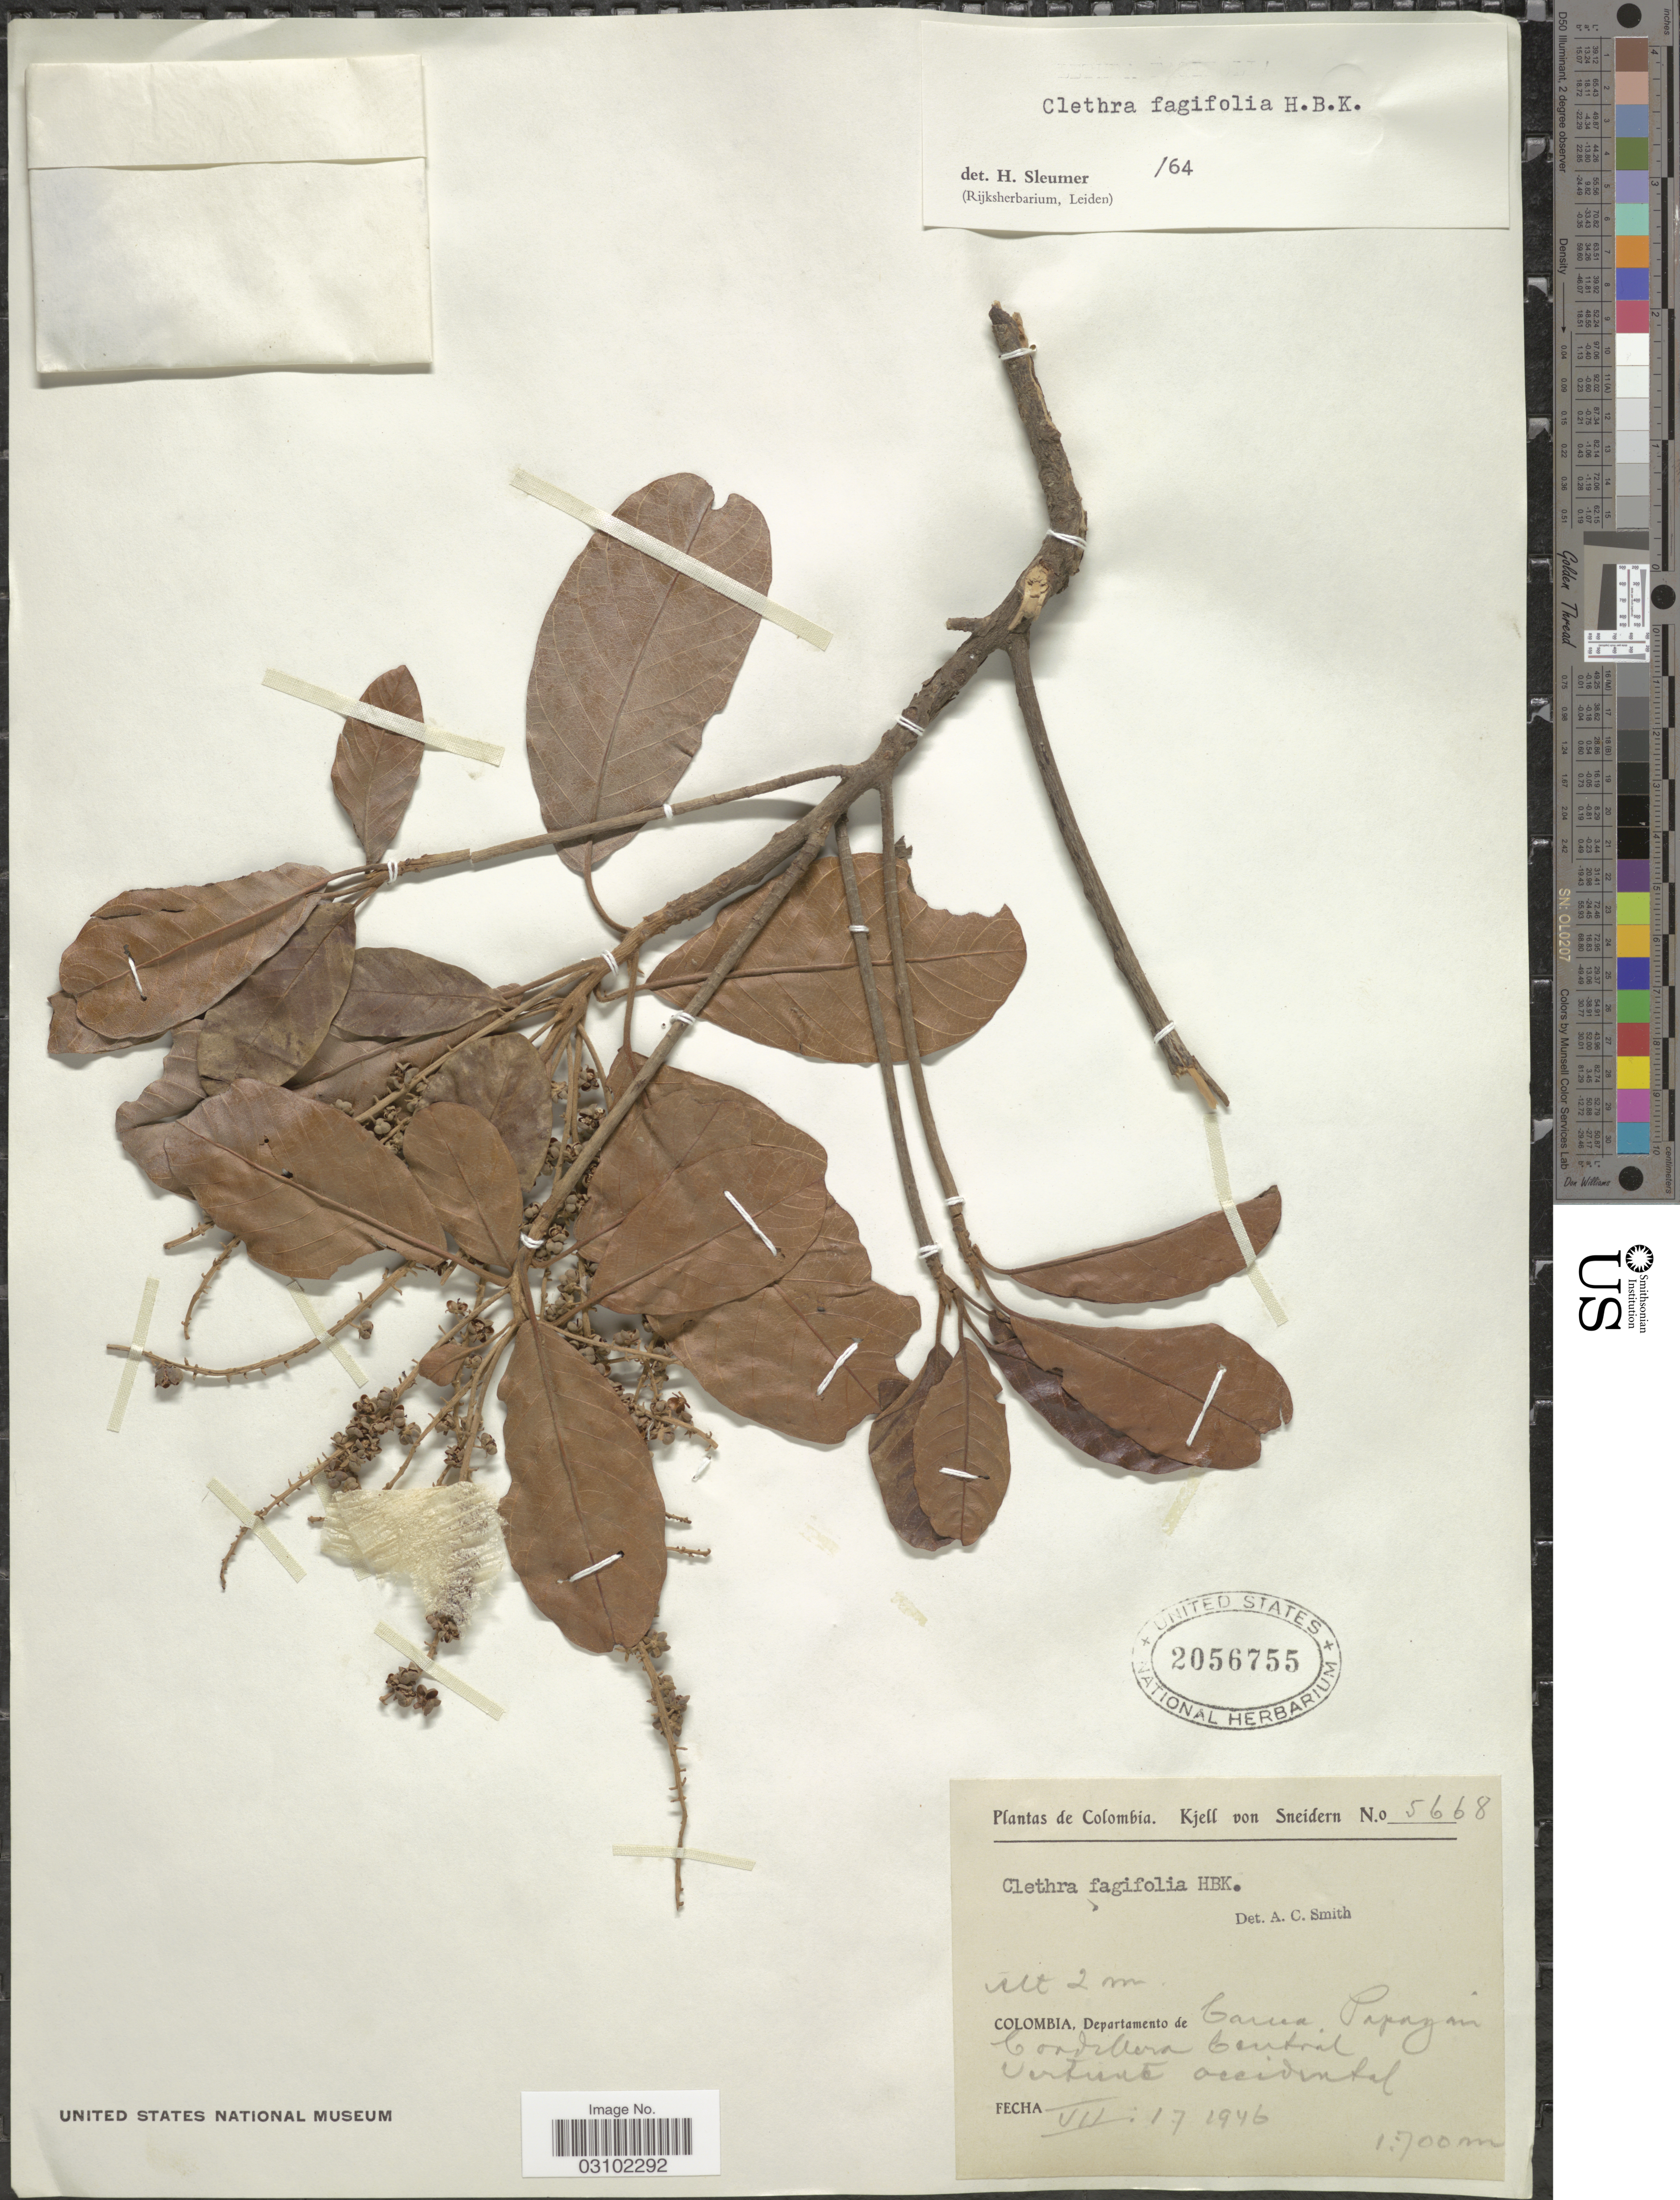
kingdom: Plantae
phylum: Tracheophyta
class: Magnoliopsida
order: Ericales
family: Clethraceae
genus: Clethra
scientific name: Clethra fagifolia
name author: Kunth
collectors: K. von Sneidern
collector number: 5668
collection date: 1946-07-17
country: Colombia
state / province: Cauca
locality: Popayán, Cordillera Central, Vertiente occidental.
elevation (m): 1700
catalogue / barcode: US 2056755